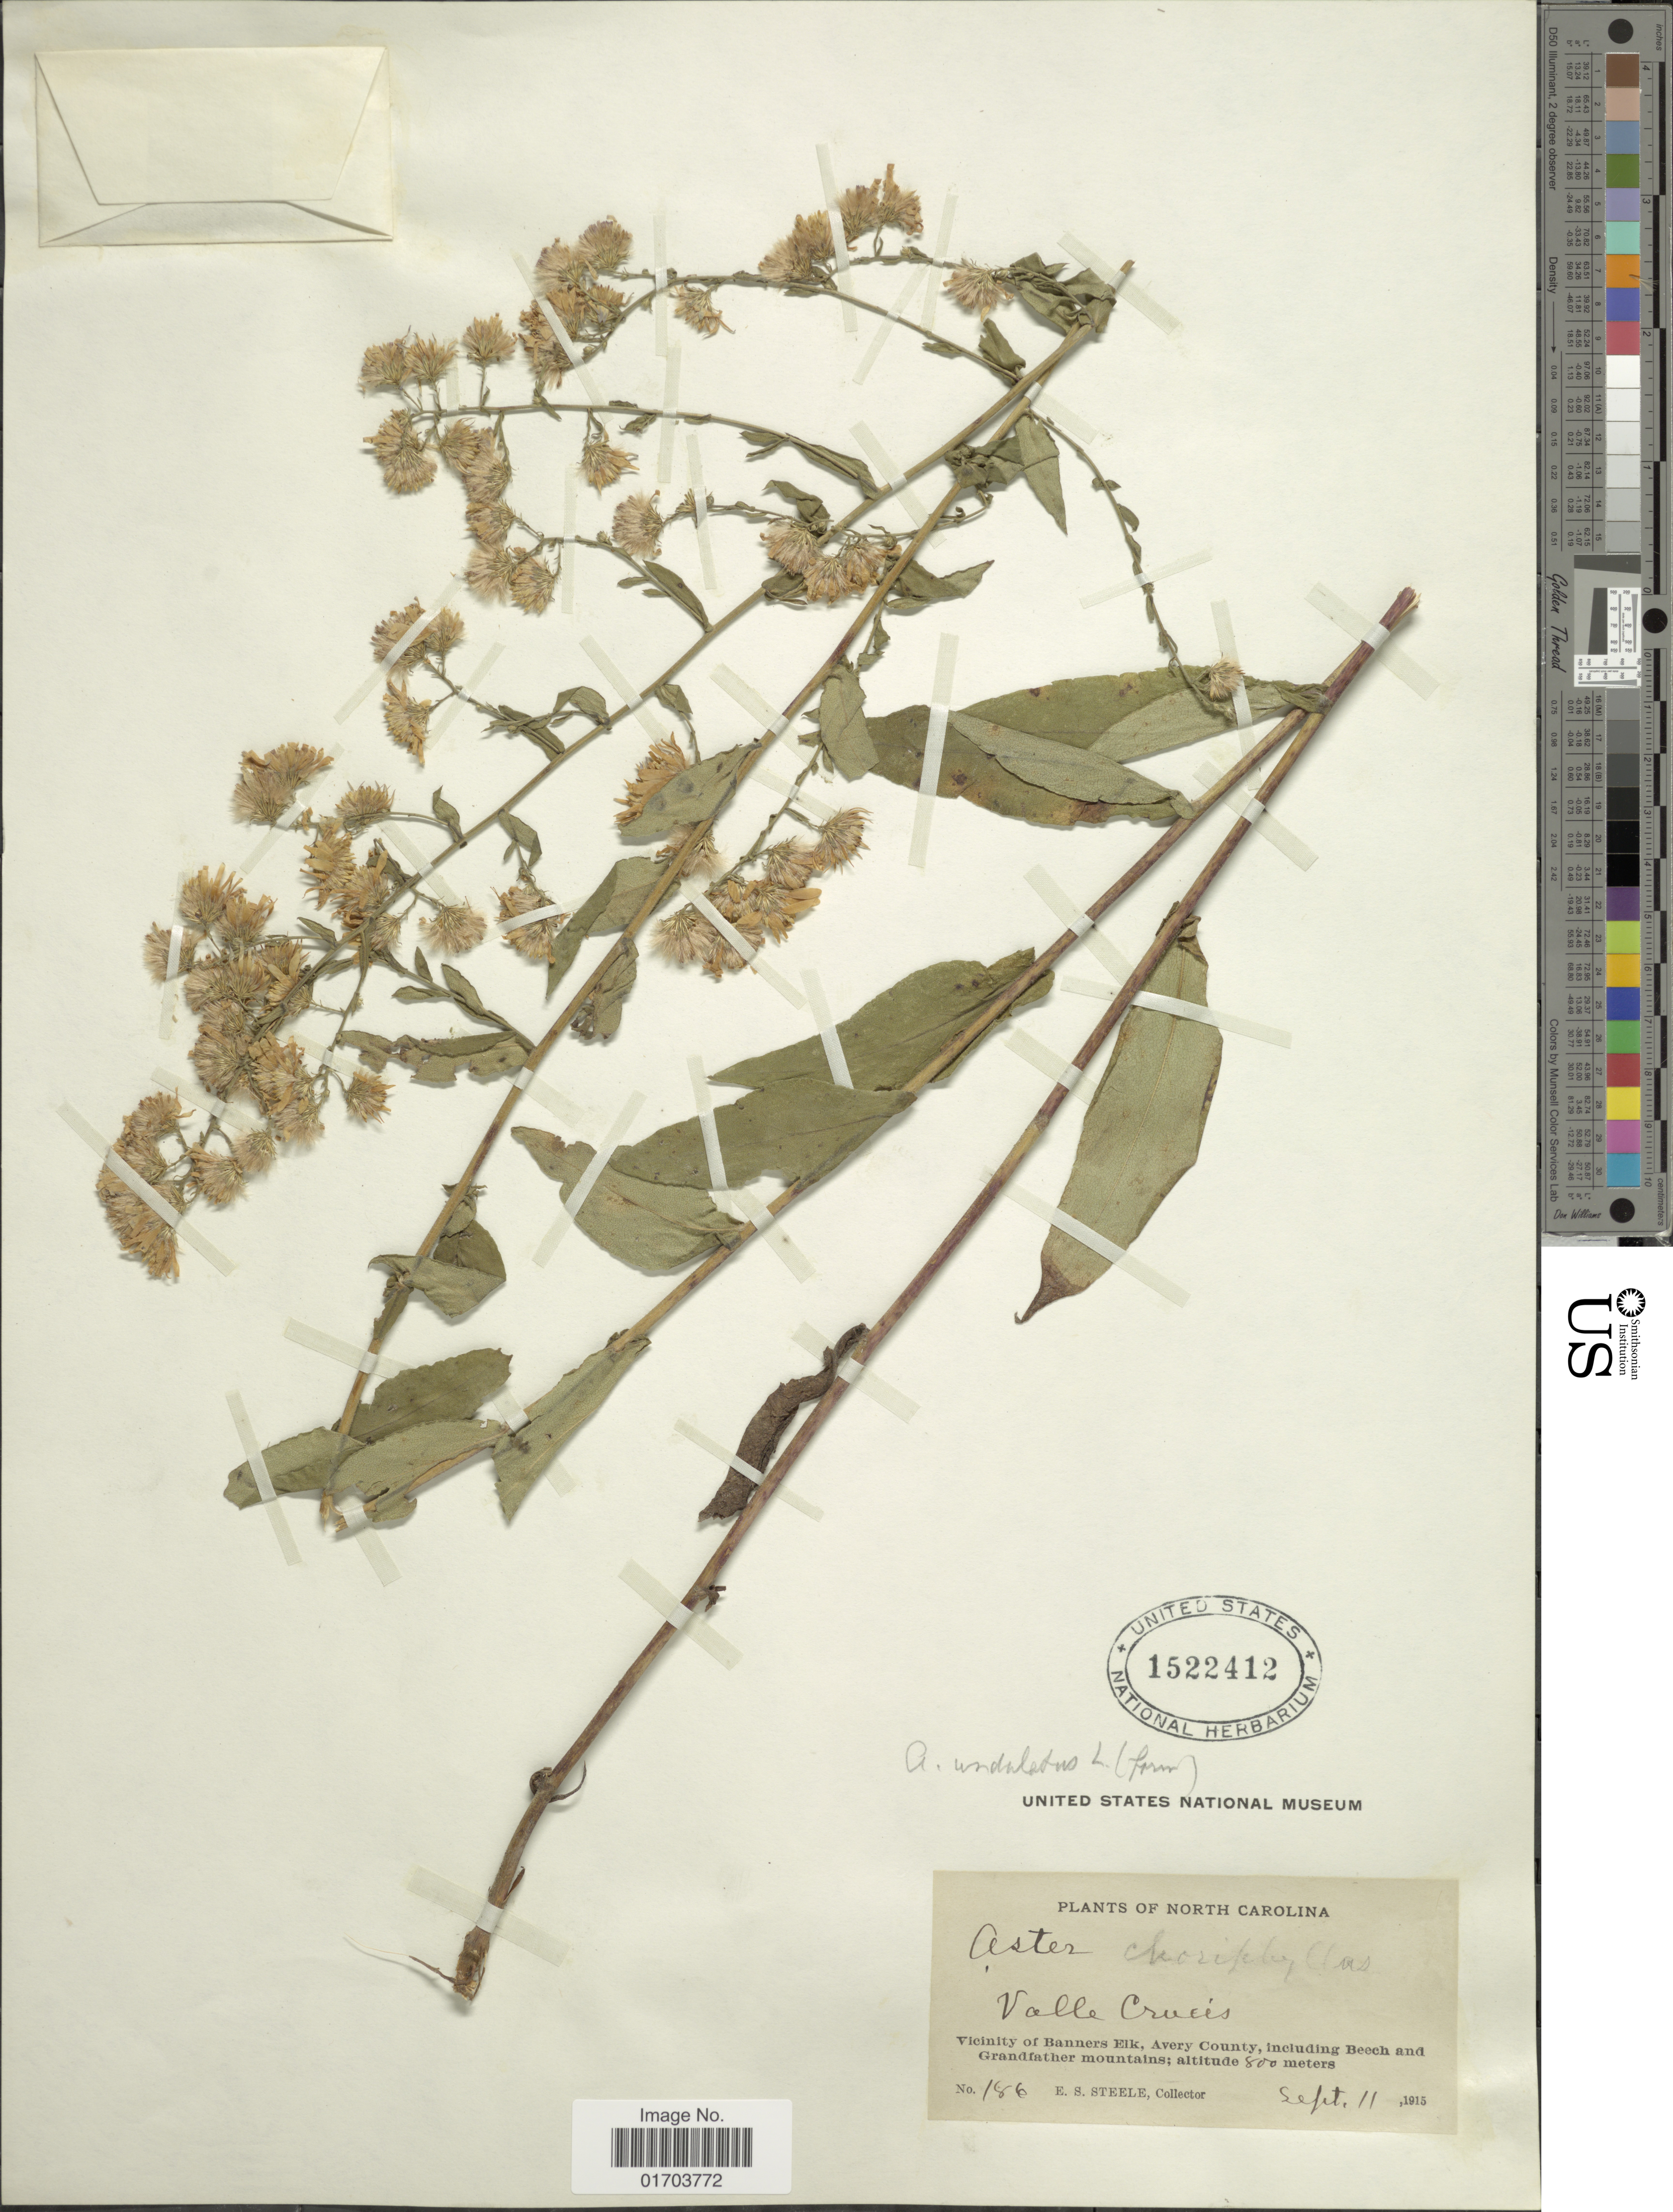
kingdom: Plantae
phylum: Tracheophyta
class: Magnoliopsida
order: Asterales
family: Asteraceae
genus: Symphyotrichum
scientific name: Symphyotrichum undulatum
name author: (L.) G.L. Nesom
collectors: E. Steele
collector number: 186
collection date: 1915-09-11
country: United States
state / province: North Carolina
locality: Valle Crucis, Vicinity of Banners Elk, avery County, including Beech and Grandfather mountains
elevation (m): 800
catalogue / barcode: US 1522412